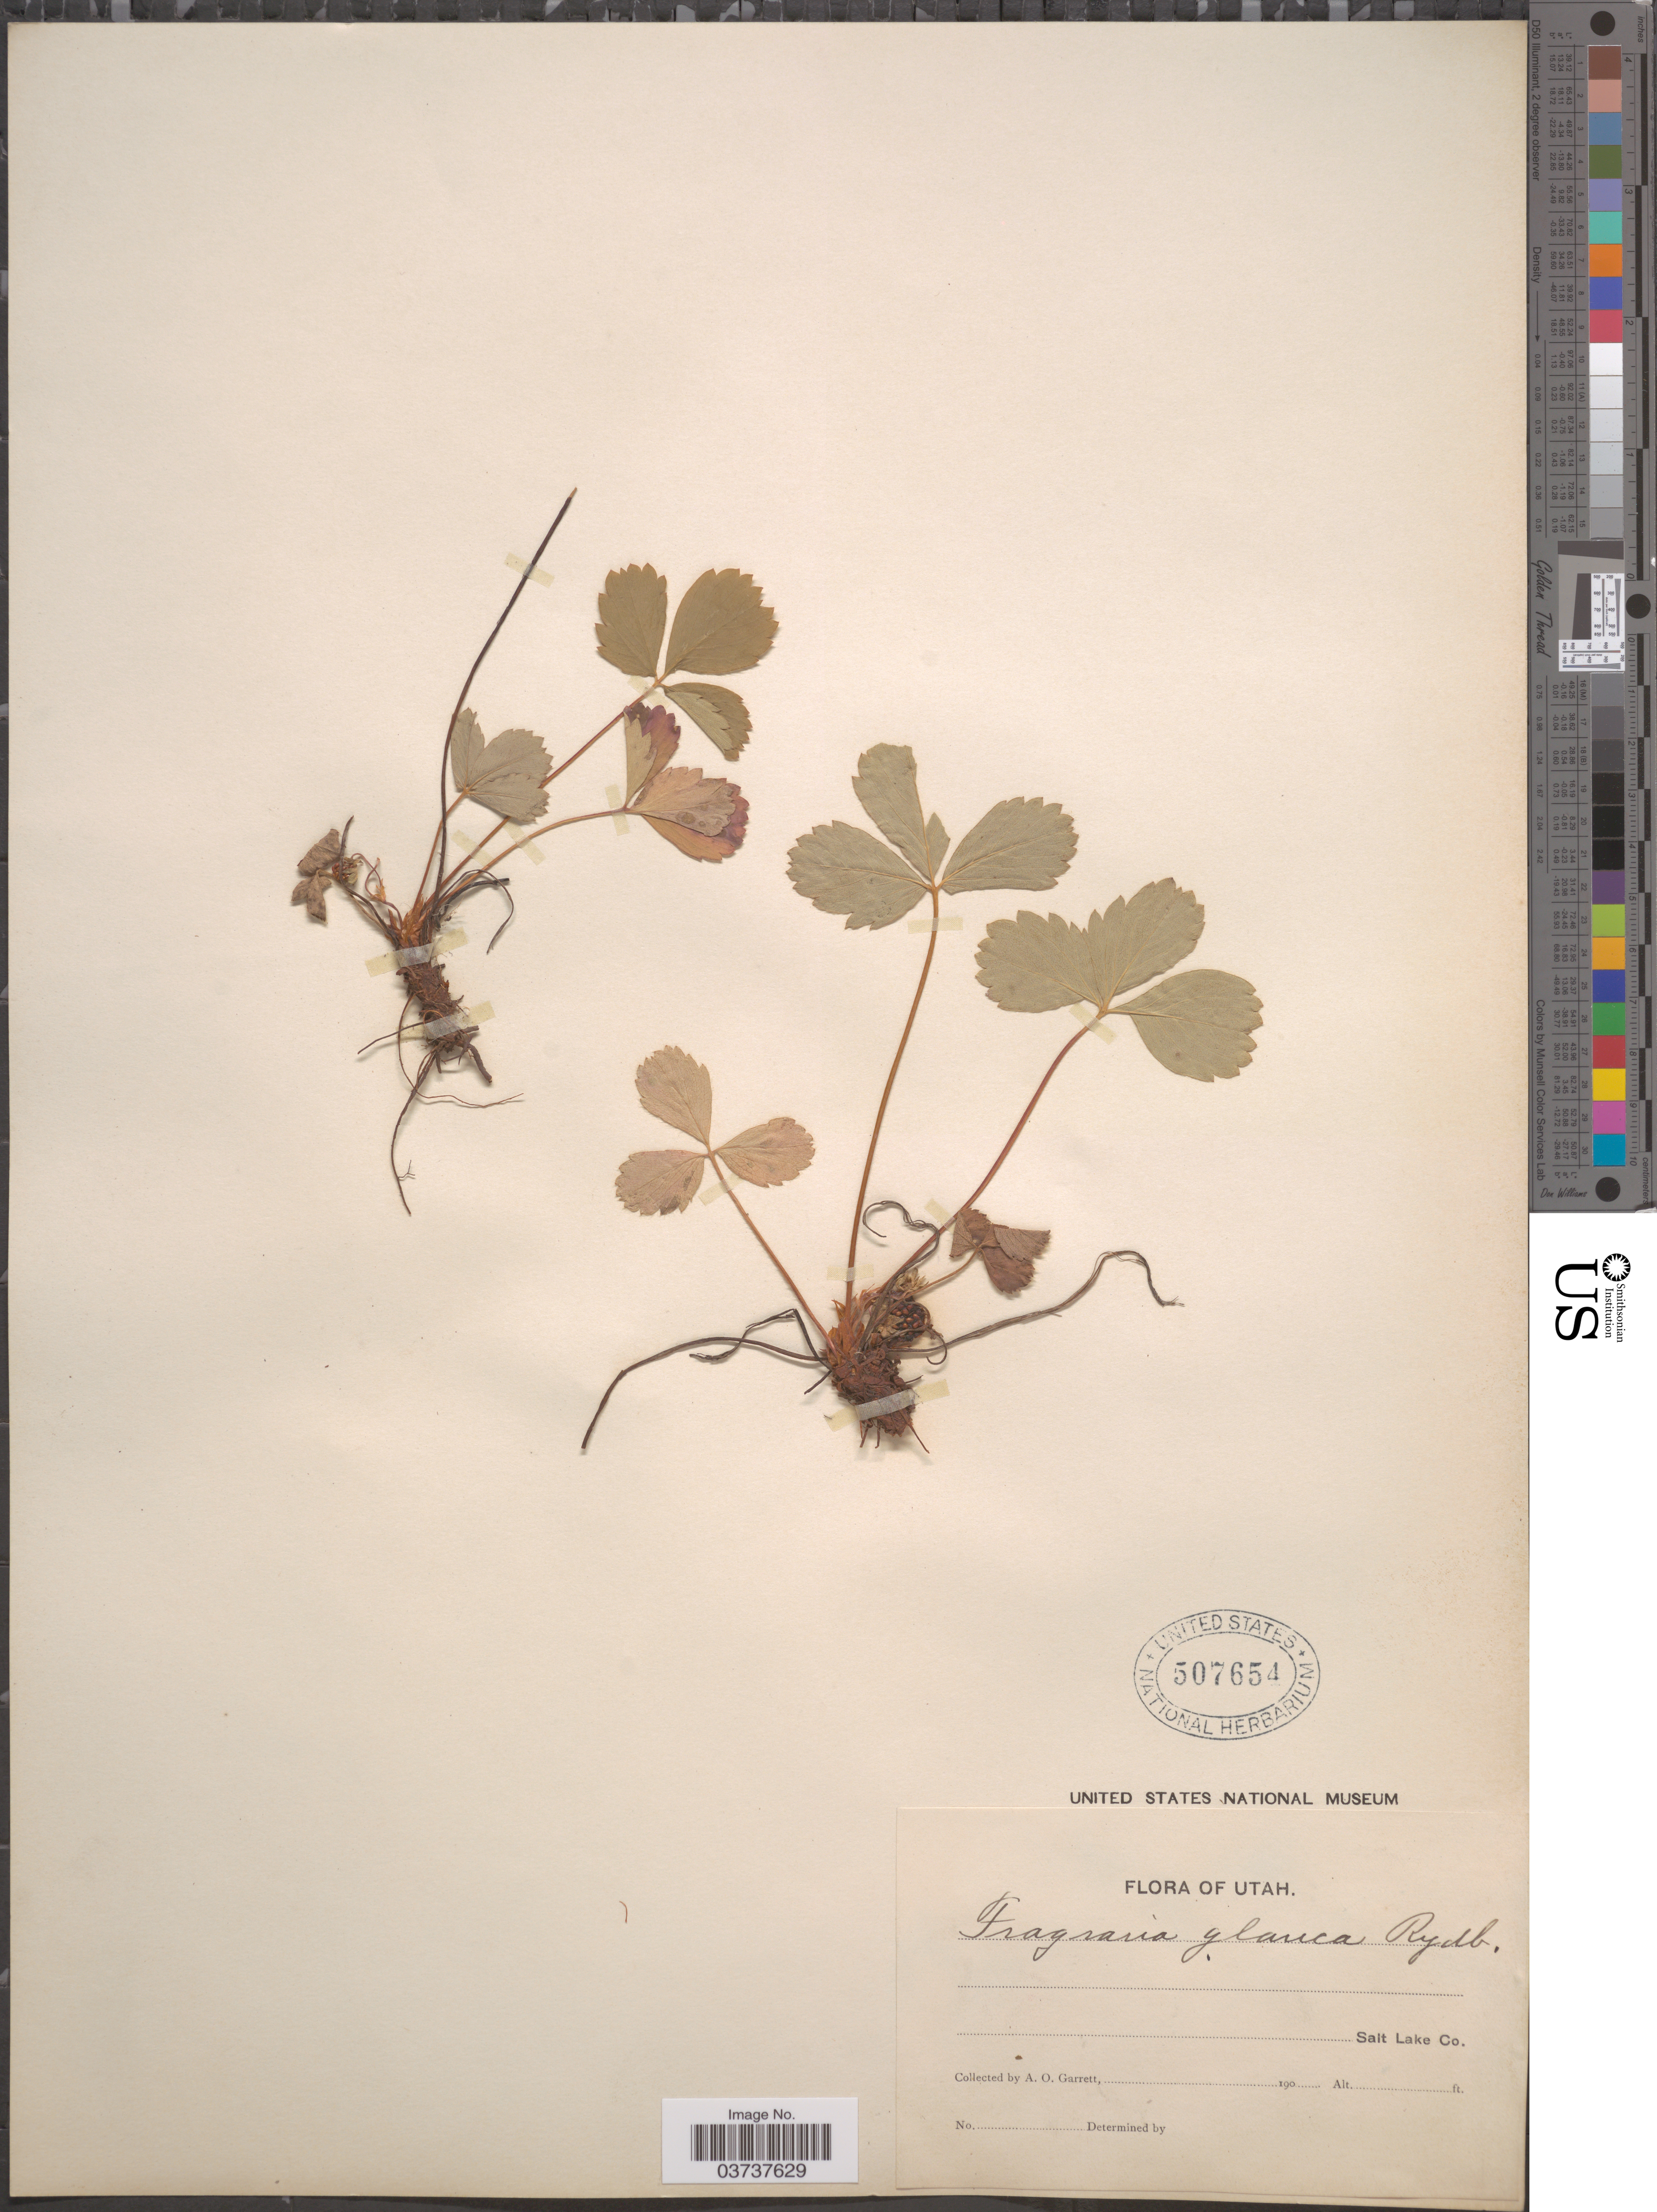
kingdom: Plantae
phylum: Tracheophyta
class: Magnoliopsida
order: Rosales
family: Rosaceae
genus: Fragaria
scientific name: Fragaria virginiana subsp. glauca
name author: (S. Watson) Staudt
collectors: A. O. Garrett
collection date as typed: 190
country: United States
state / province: Utah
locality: Salt Lake Co.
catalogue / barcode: US 507654